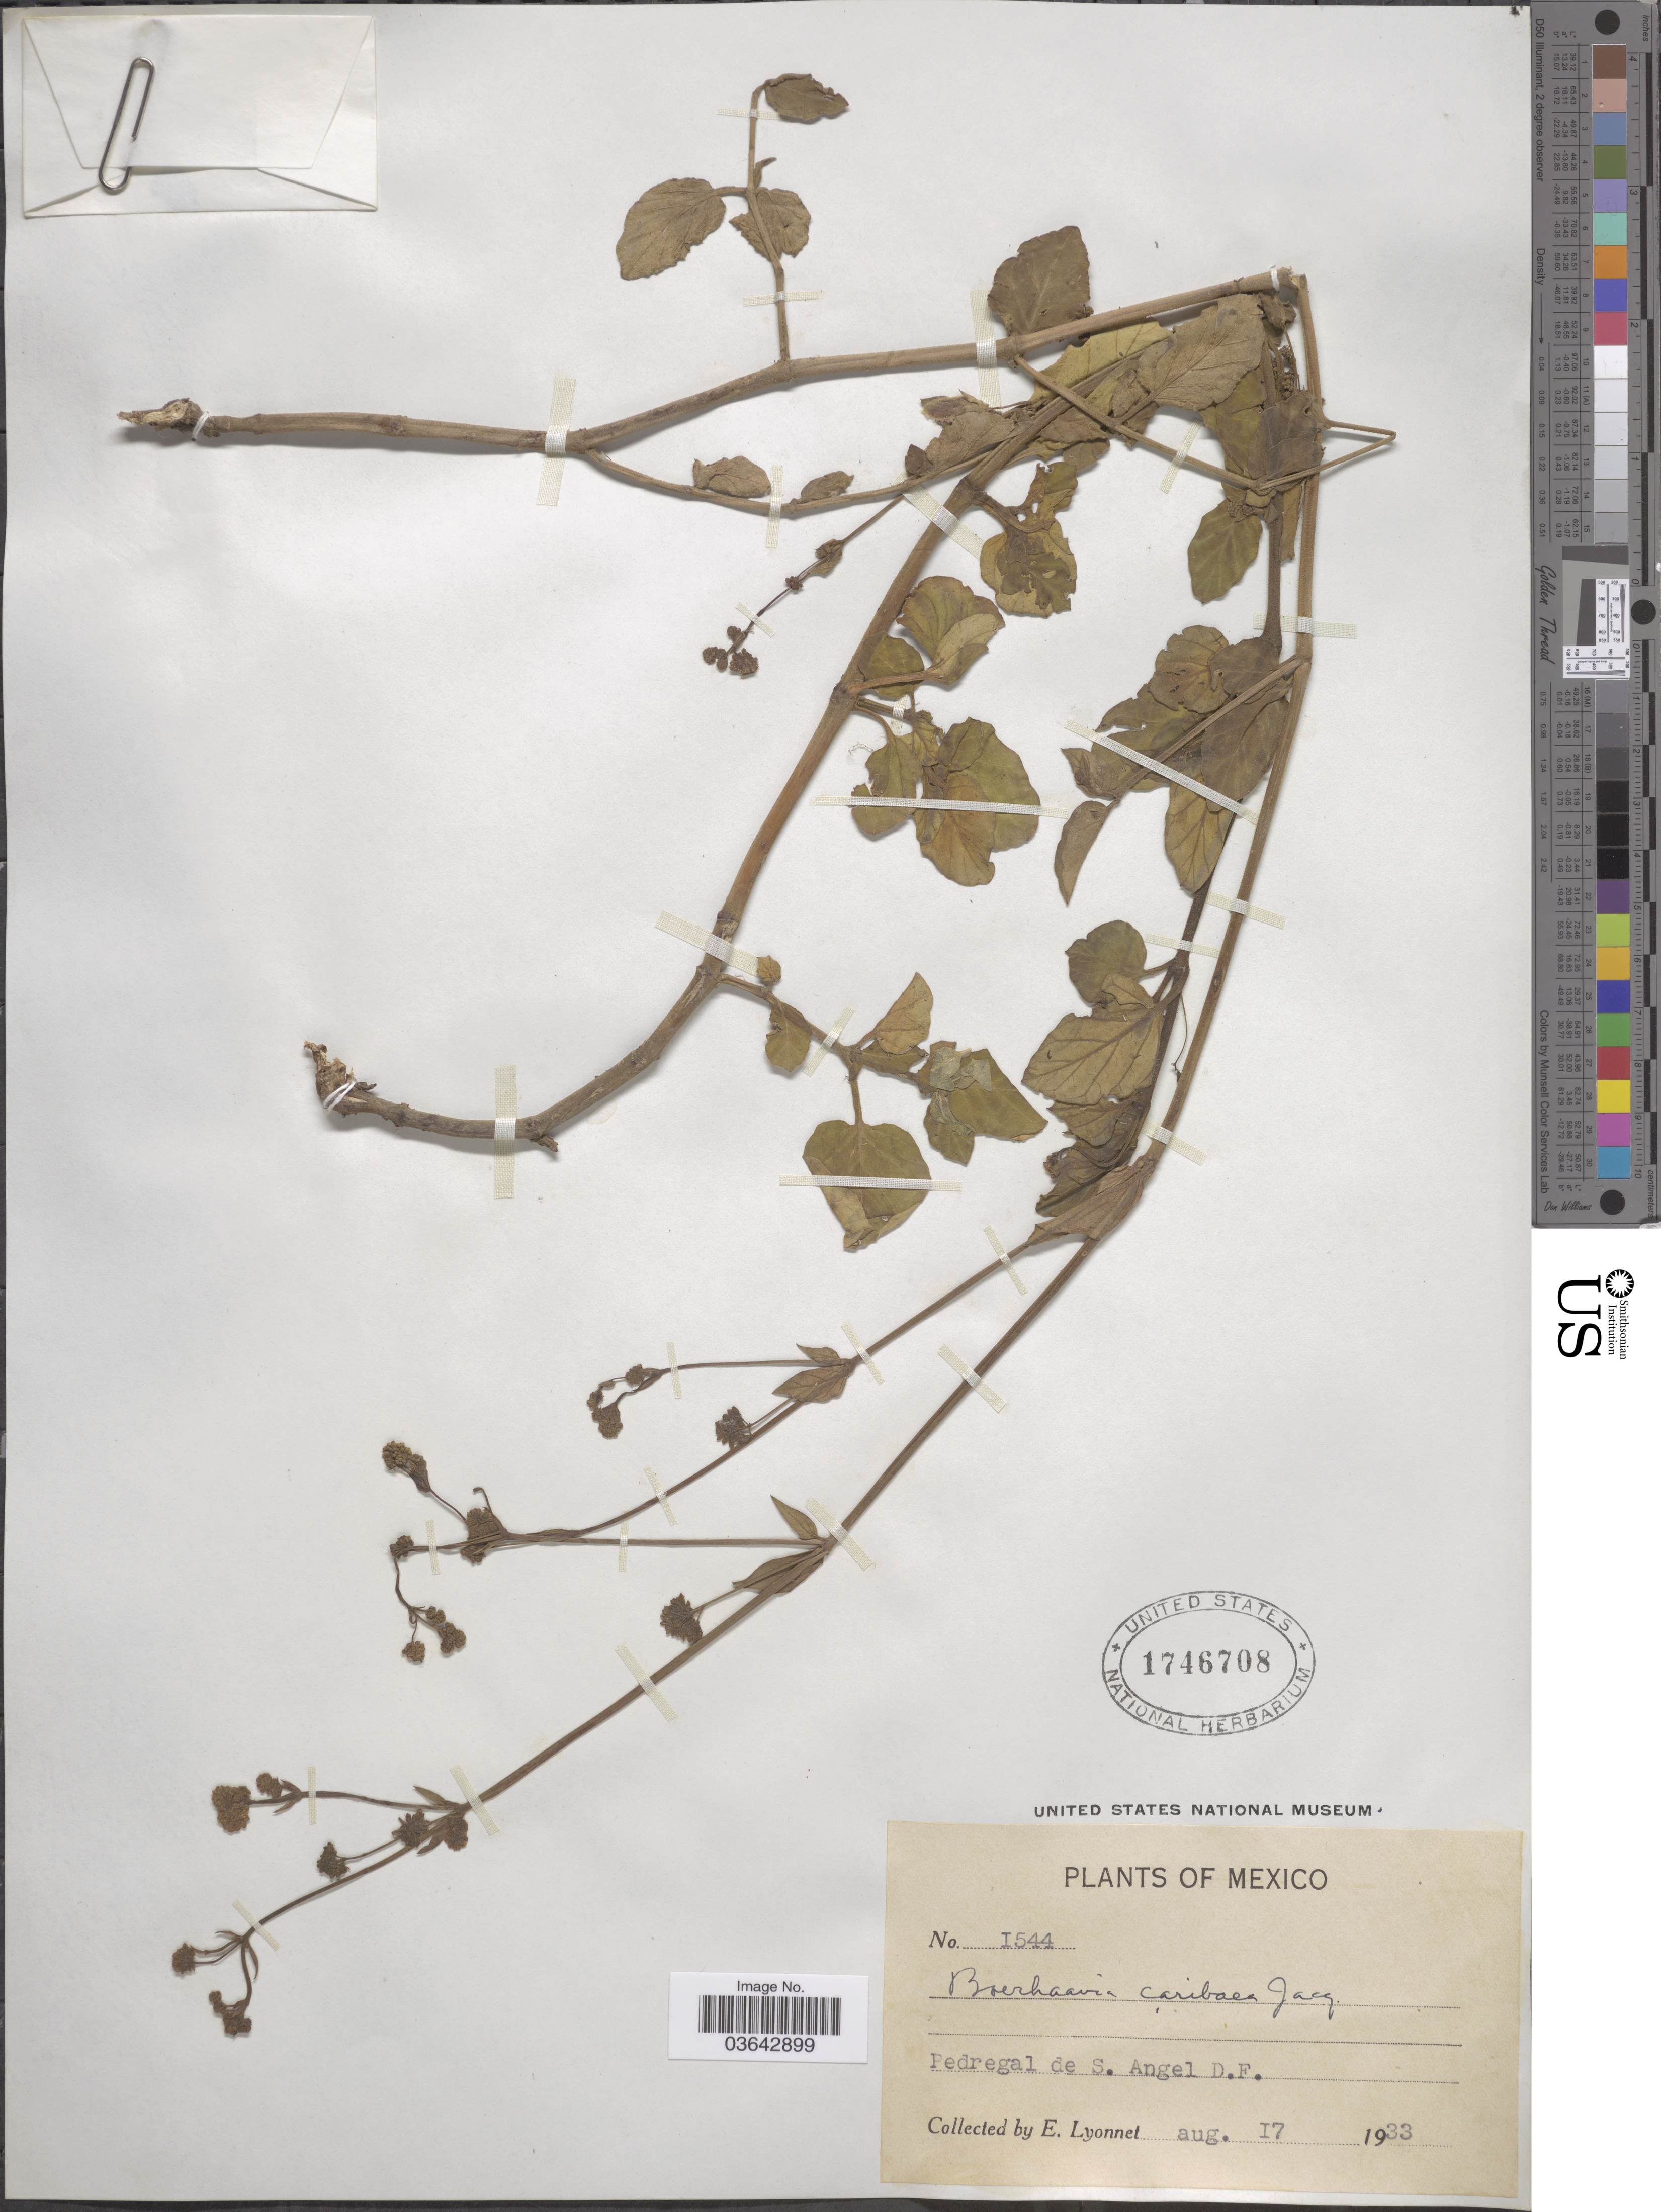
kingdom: Plantae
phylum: Tracheophyta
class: Magnoliopsida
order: Caryophyllales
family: Nyctaginaceae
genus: Boerhavia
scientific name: Boerhavia caribaea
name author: Jacq.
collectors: E. Lyonnet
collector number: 1544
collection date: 1933-08-17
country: Mexico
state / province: Distrito Federal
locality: Pedregal de S. Angel D.F.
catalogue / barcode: US 1746708